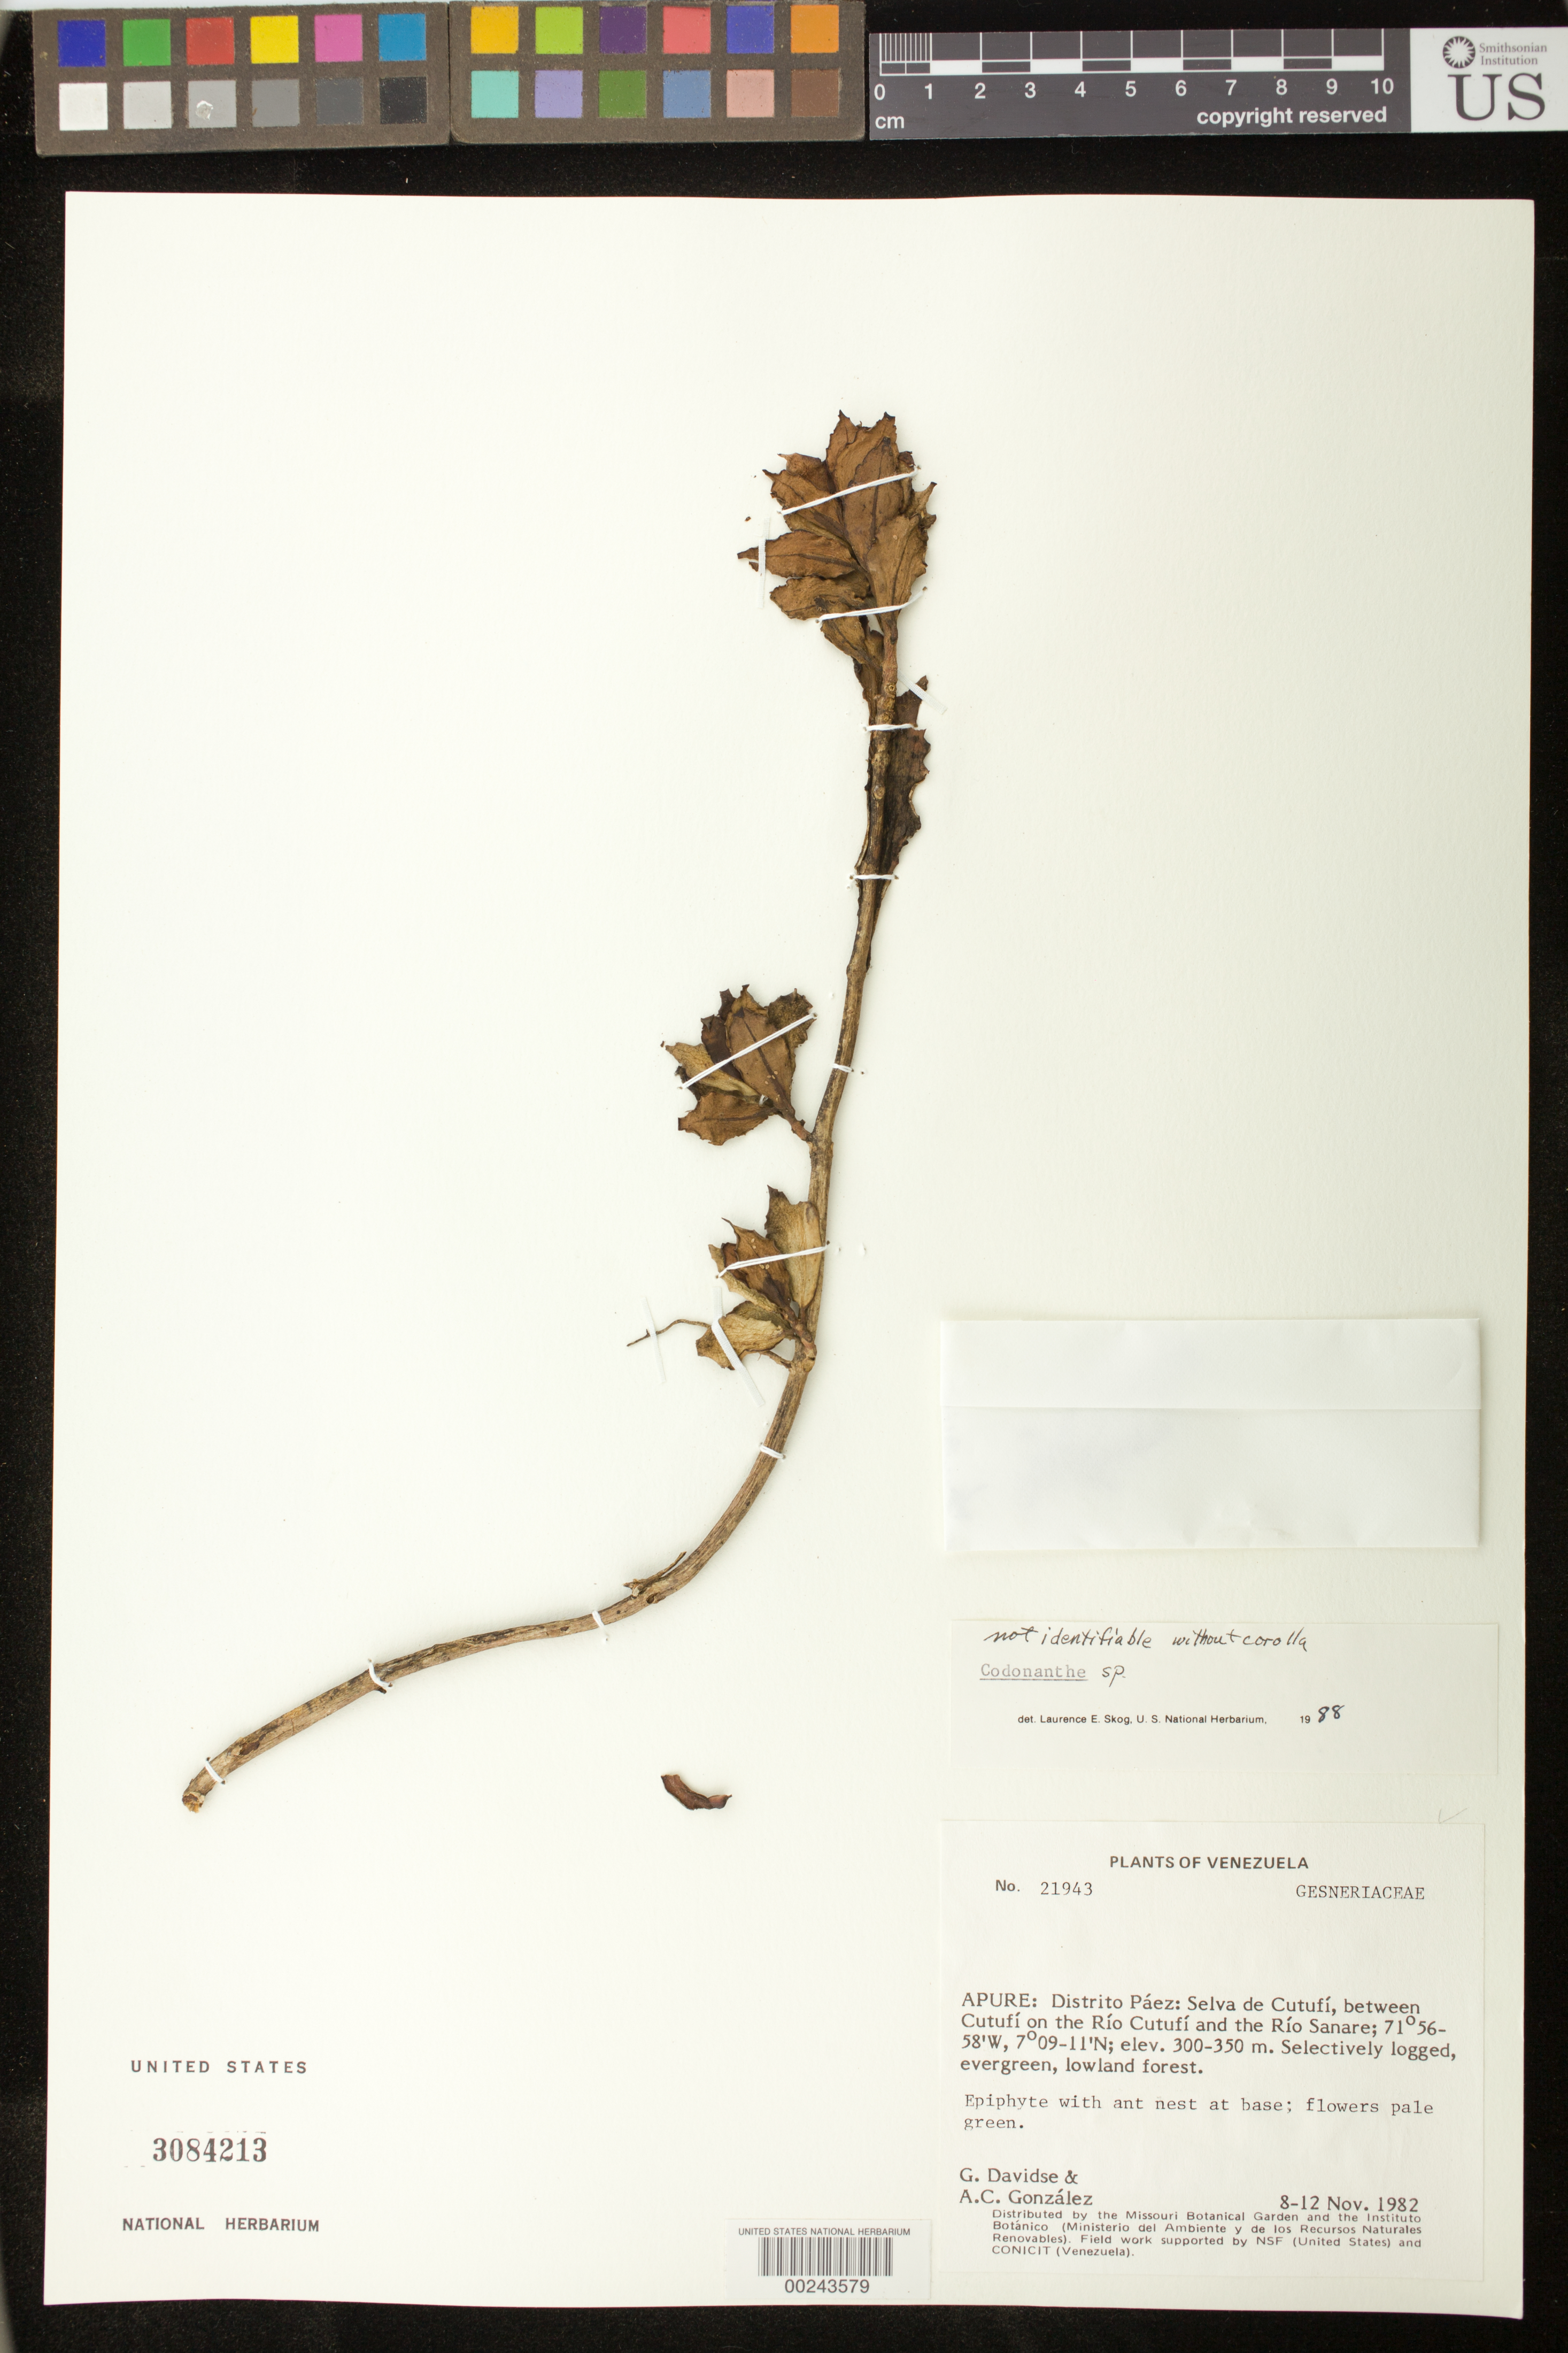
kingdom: Plantae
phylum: Tracheophyta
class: Magnoliopsida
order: Lamiales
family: Gesneriaceae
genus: Codonanthe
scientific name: Codonanthe crassifolia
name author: (H. Focke) C.V. Morton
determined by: Skog, Laurence E.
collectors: G. Davidse & A. C. González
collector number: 21943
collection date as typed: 8-12 Nov 1982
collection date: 1982-11-08/1982-11-12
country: Venezuela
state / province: Apure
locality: Distrito Páez: Selva de Cutufí, between Cutufí on the Río Cutufí and the Río Sanare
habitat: Selectively logged, evergreen, lowland forest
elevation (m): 300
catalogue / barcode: US 3084213